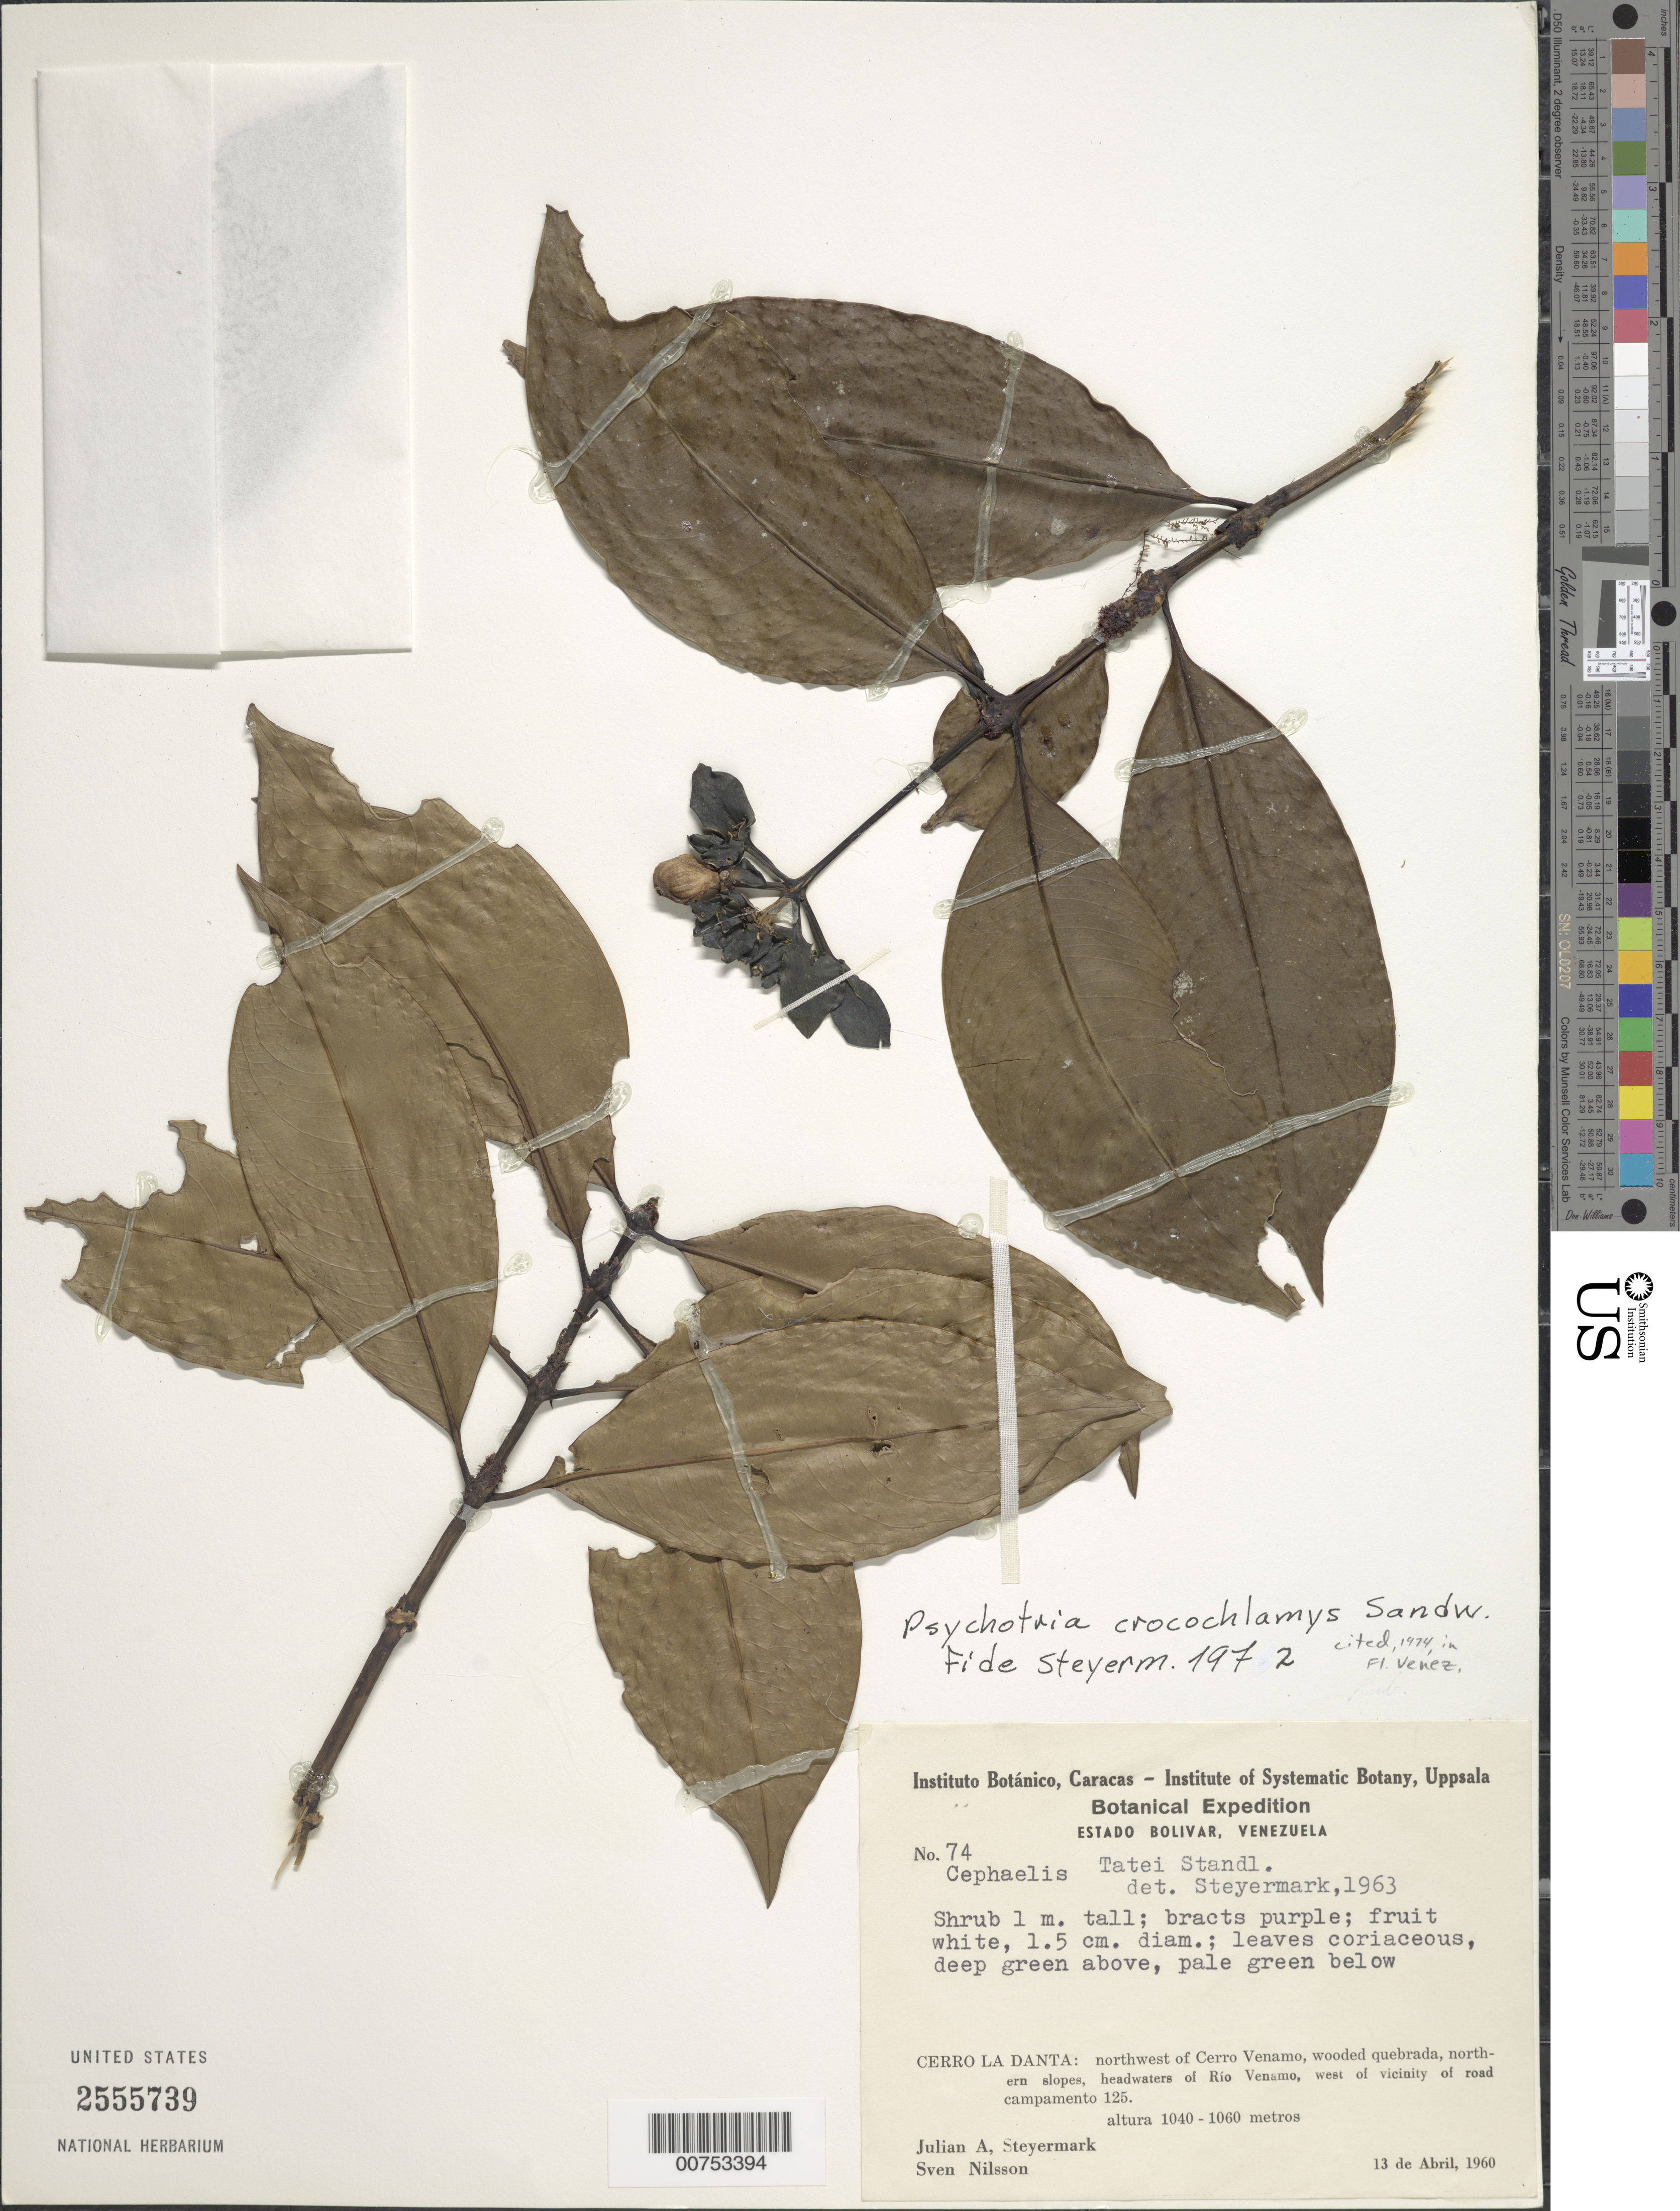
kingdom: Plantae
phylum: Tracheophyta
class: Magnoliopsida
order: Gentianales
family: Rubiaceae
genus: Psychotria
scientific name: Psychotria crocochlamys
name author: Sandwith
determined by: Steyermark, Julian A., (VEN)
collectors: J. Steyermark & S. Nilsson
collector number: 60 74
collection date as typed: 13-Apr-60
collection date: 1960-04-13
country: Venezuela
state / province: Bolívar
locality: Río Venamo headwaters, W of vic of road campamento 125, on northern slopes of Cerro La Danta, NW of cerro Venamo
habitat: Wooded quebrada, northern slopes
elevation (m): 1040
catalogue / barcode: US 2555739